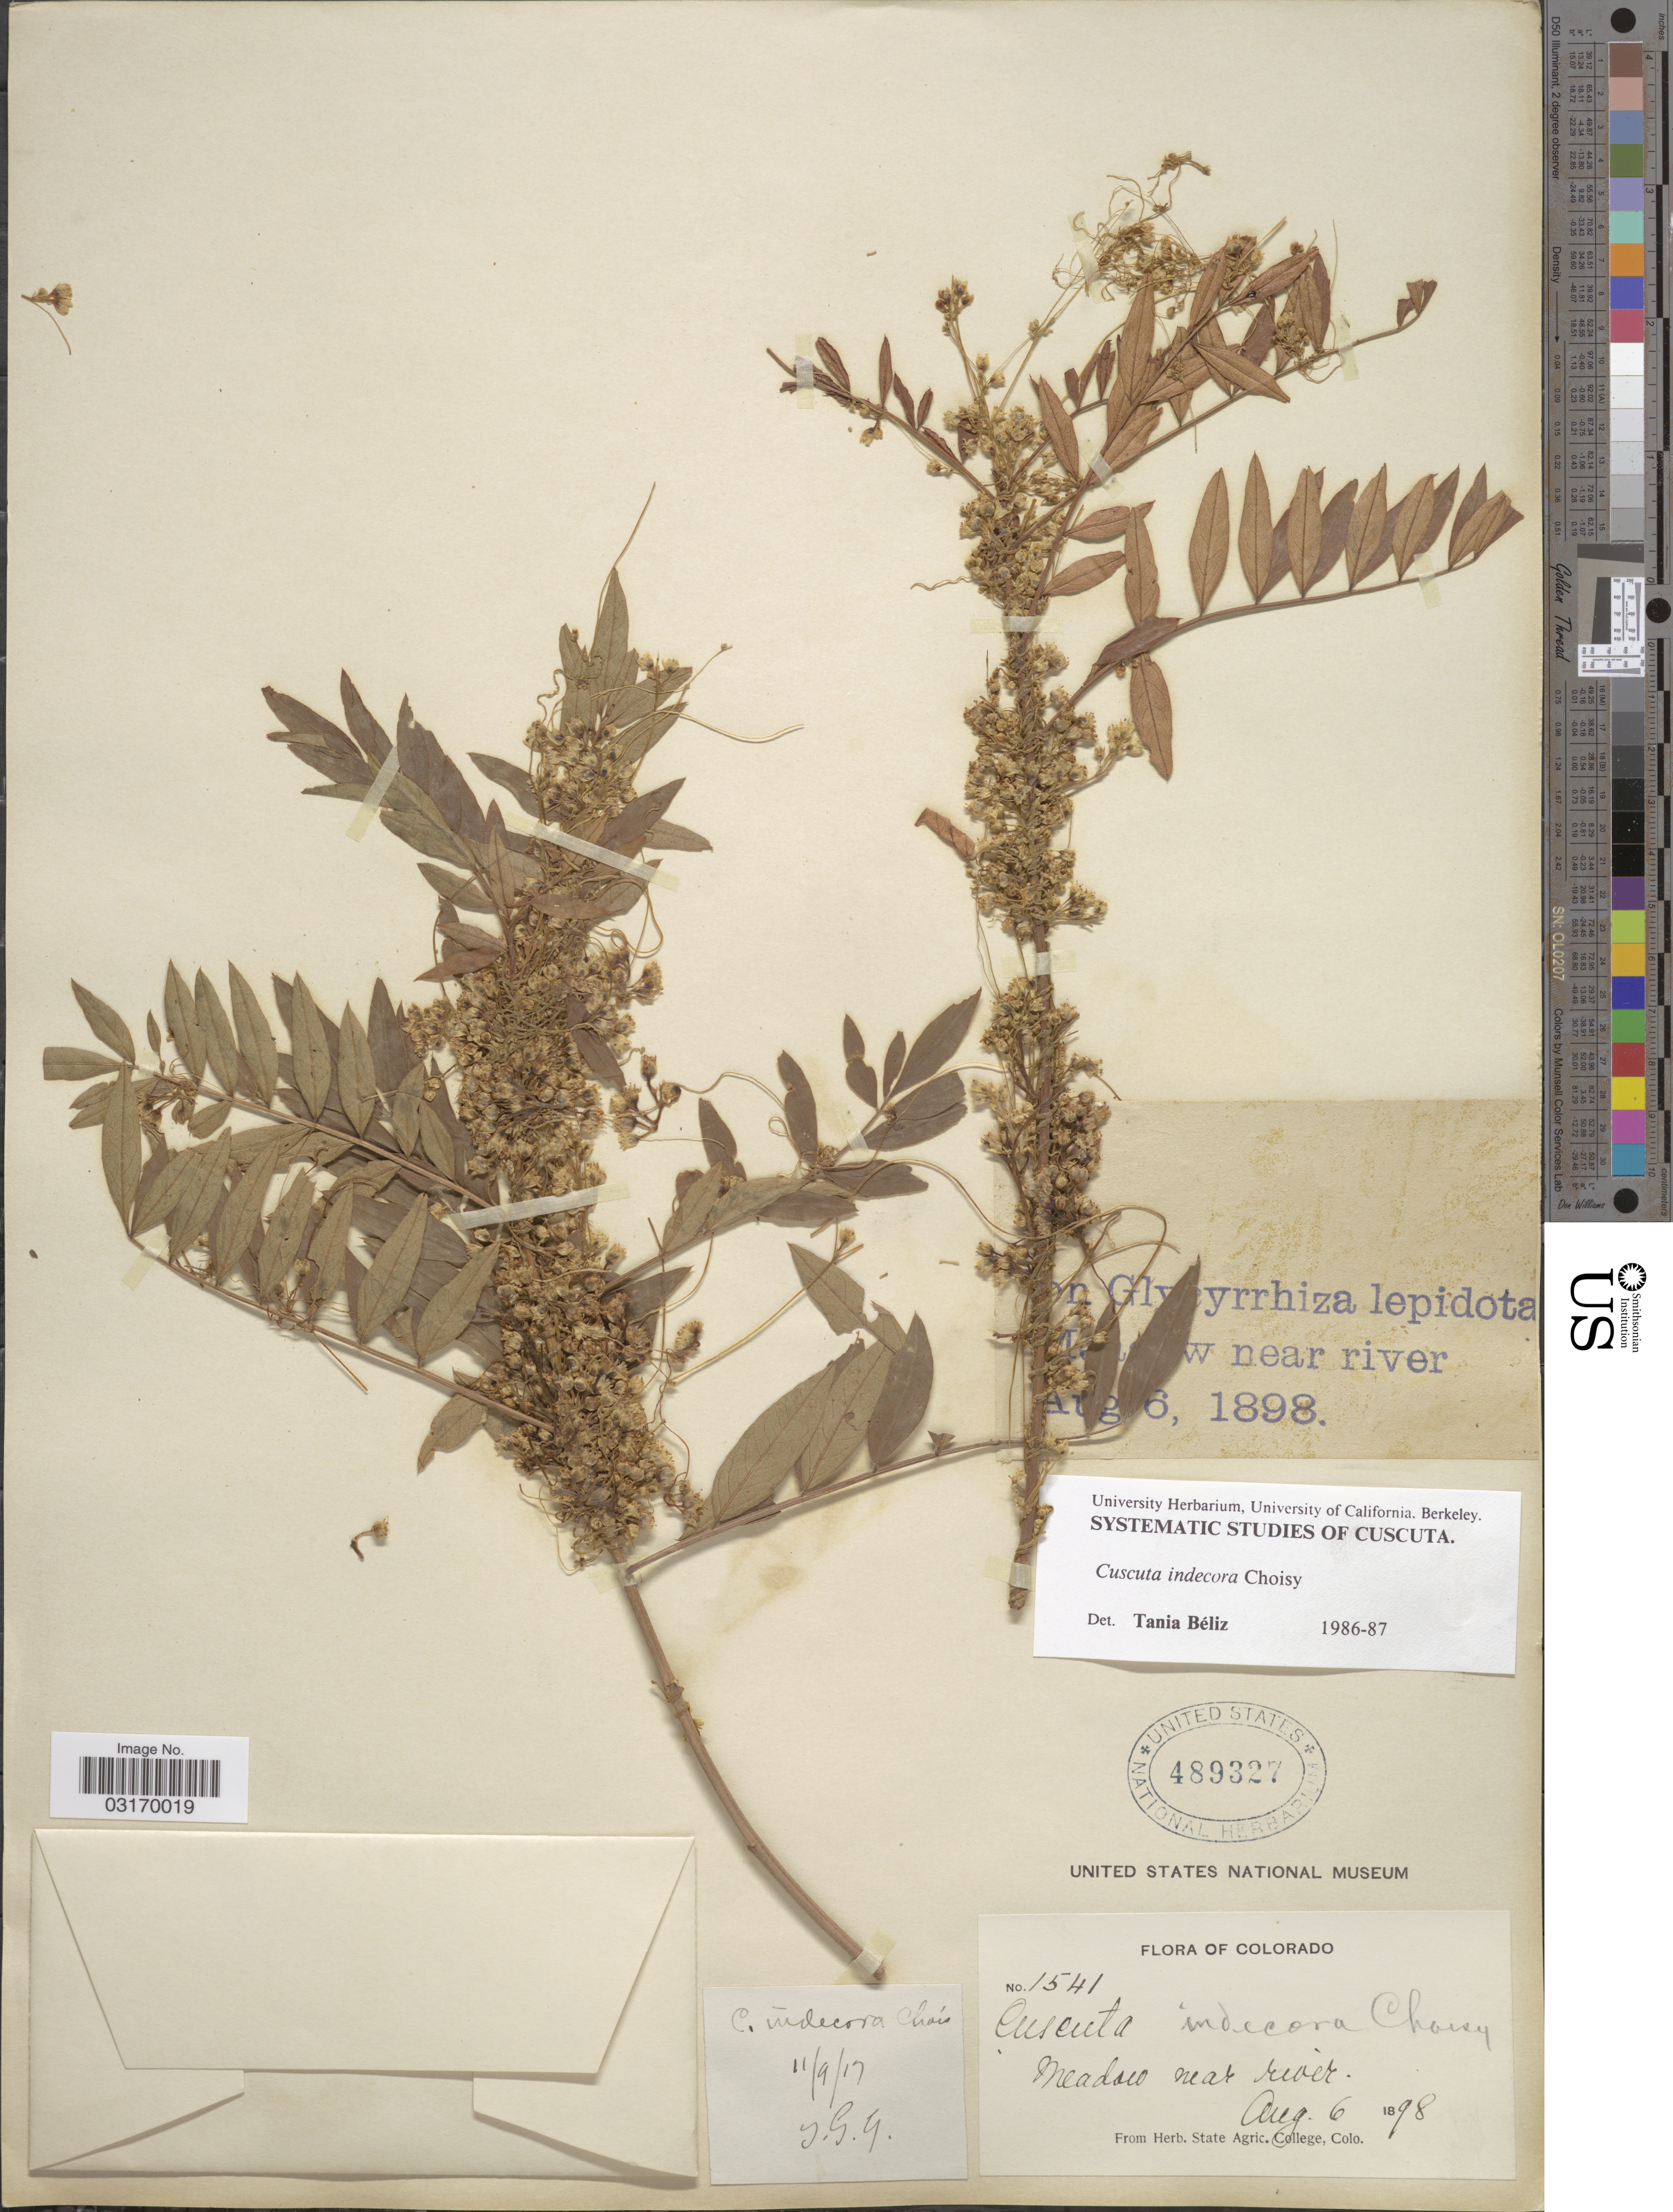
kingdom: Plantae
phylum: Tracheophyta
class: Magnoliopsida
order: Solanales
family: Convolvulaceae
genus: Cuscuta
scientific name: Cuscuta indecora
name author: Choisy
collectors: ex herb. State Agric. College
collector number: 1541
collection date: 1898-08-06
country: United States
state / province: Colorado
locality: Meadow near river.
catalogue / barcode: US 489327